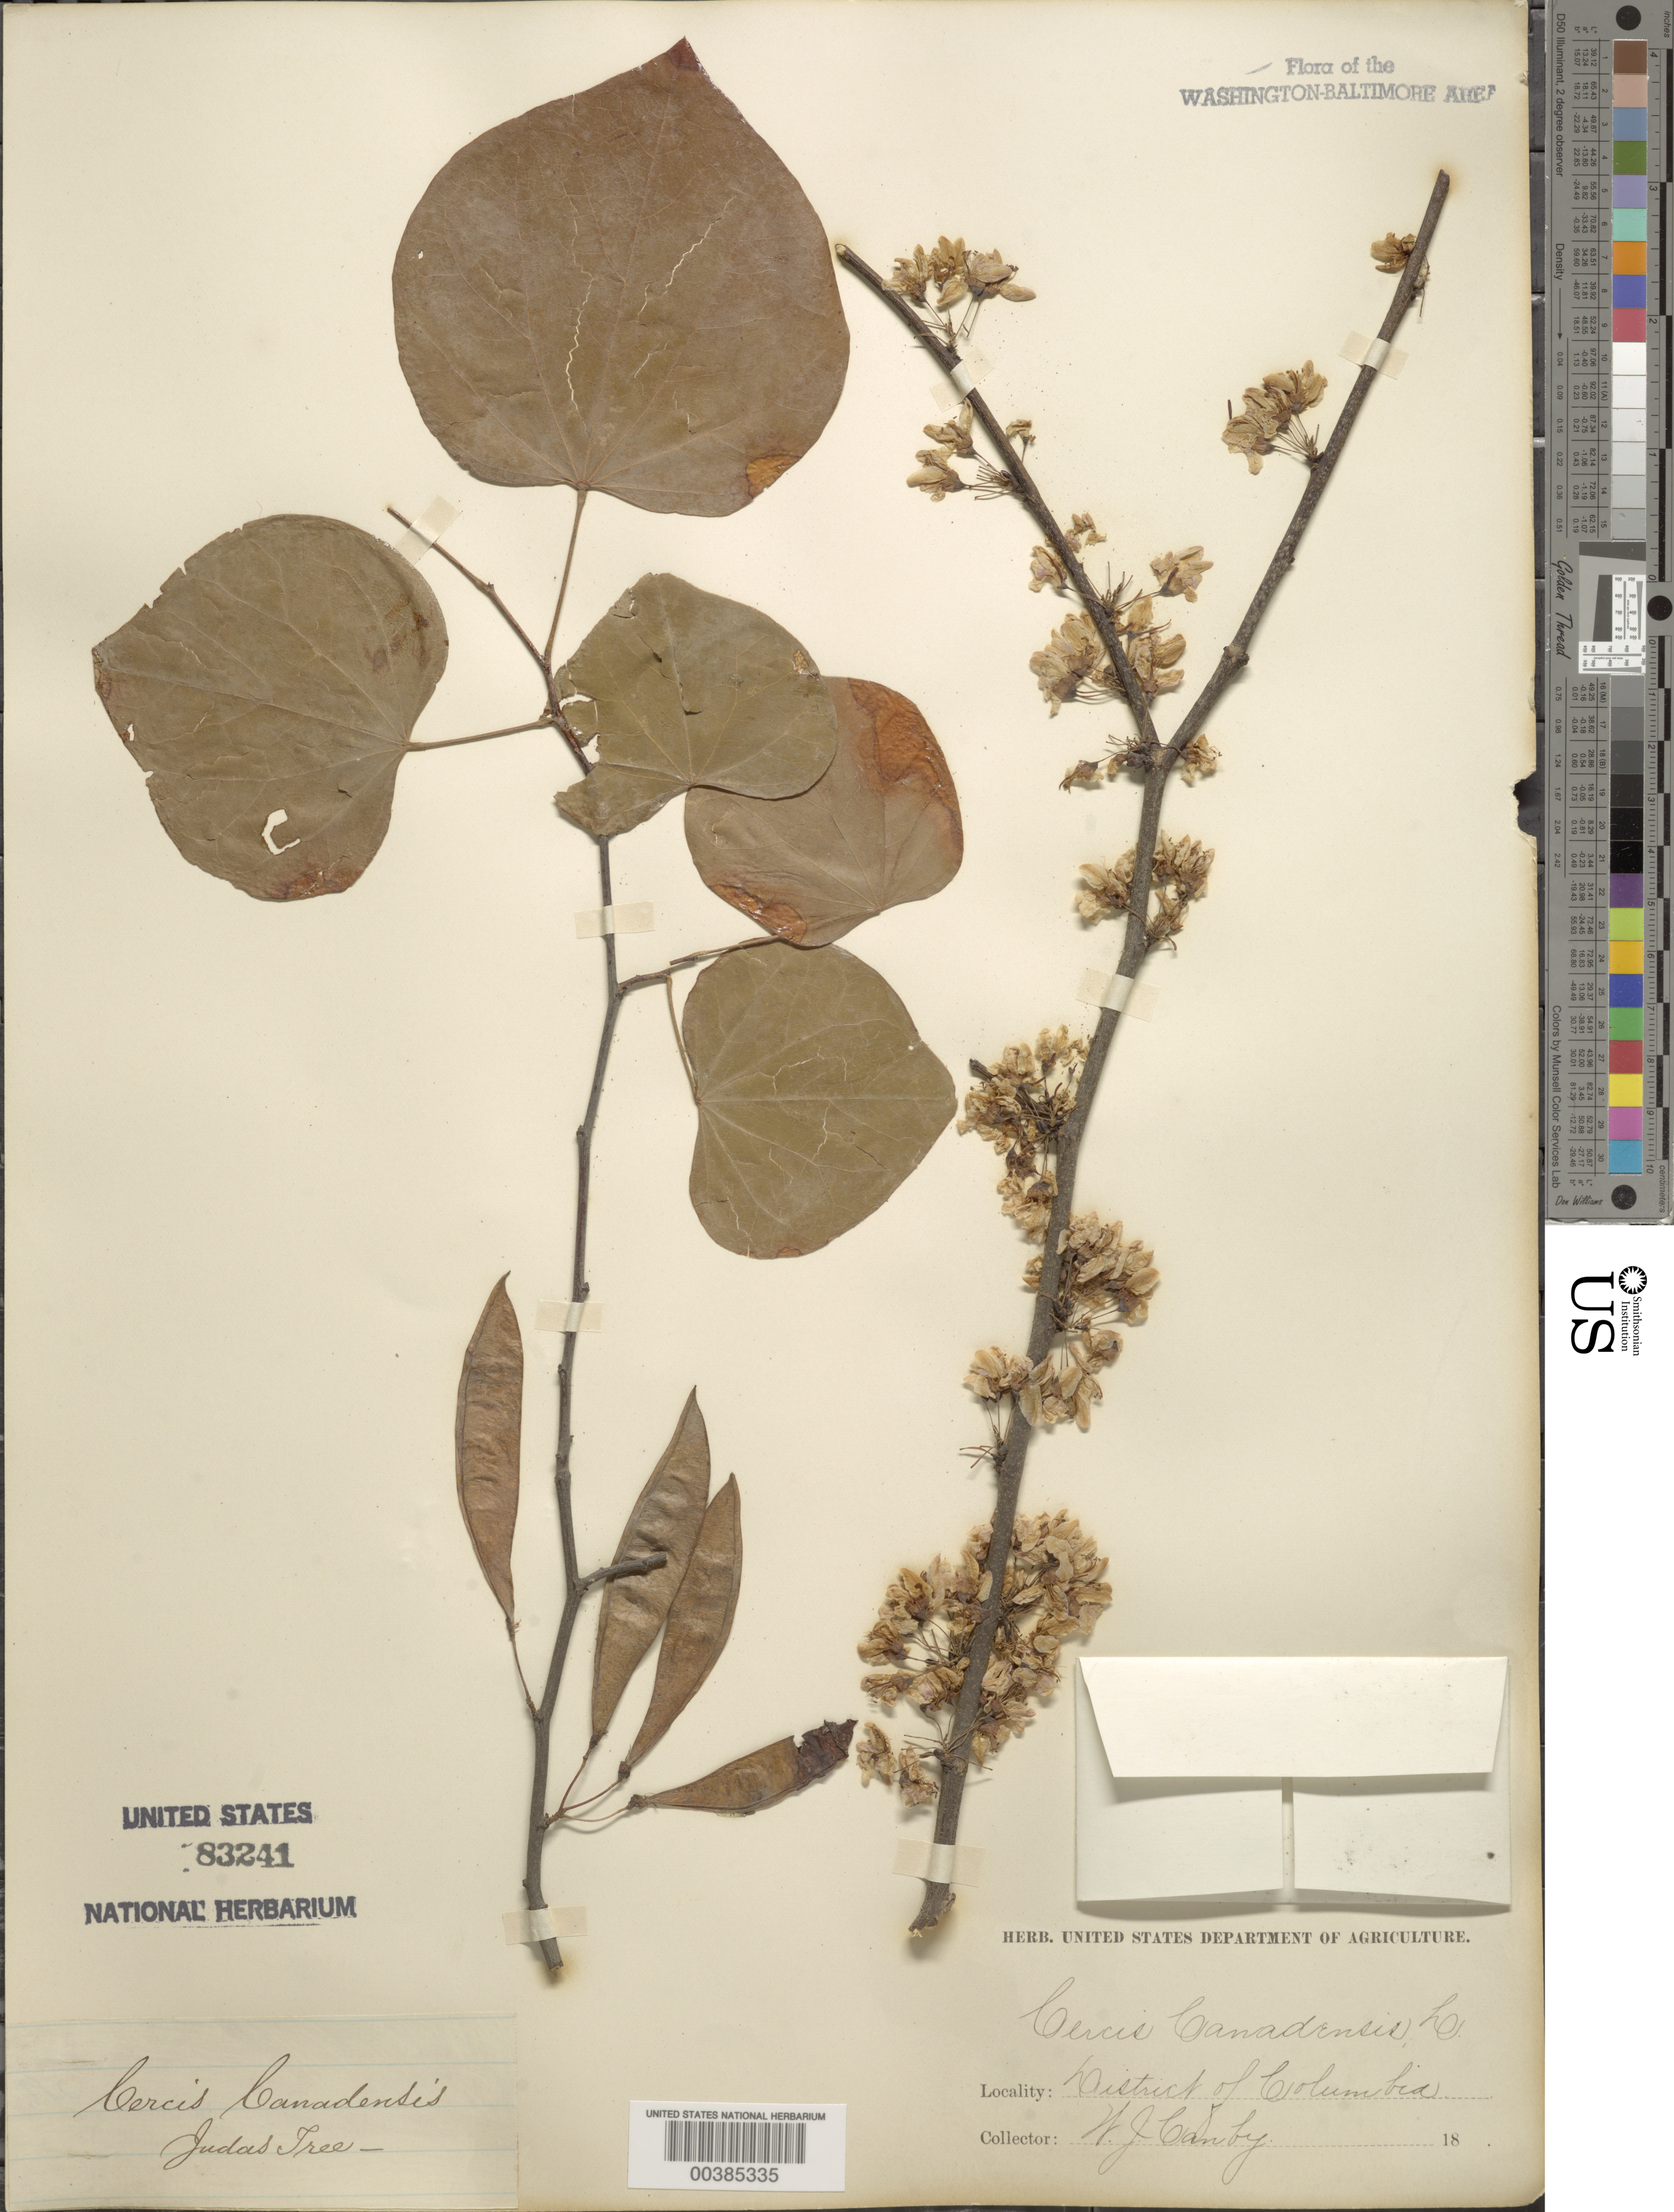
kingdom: Plantae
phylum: Tracheophyta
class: Magnoliopsida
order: Fabales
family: Fabaceae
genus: Cercis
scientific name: Cercis canadensis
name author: L.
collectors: W. Camby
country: United States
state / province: District of Columbia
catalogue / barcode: US 83241